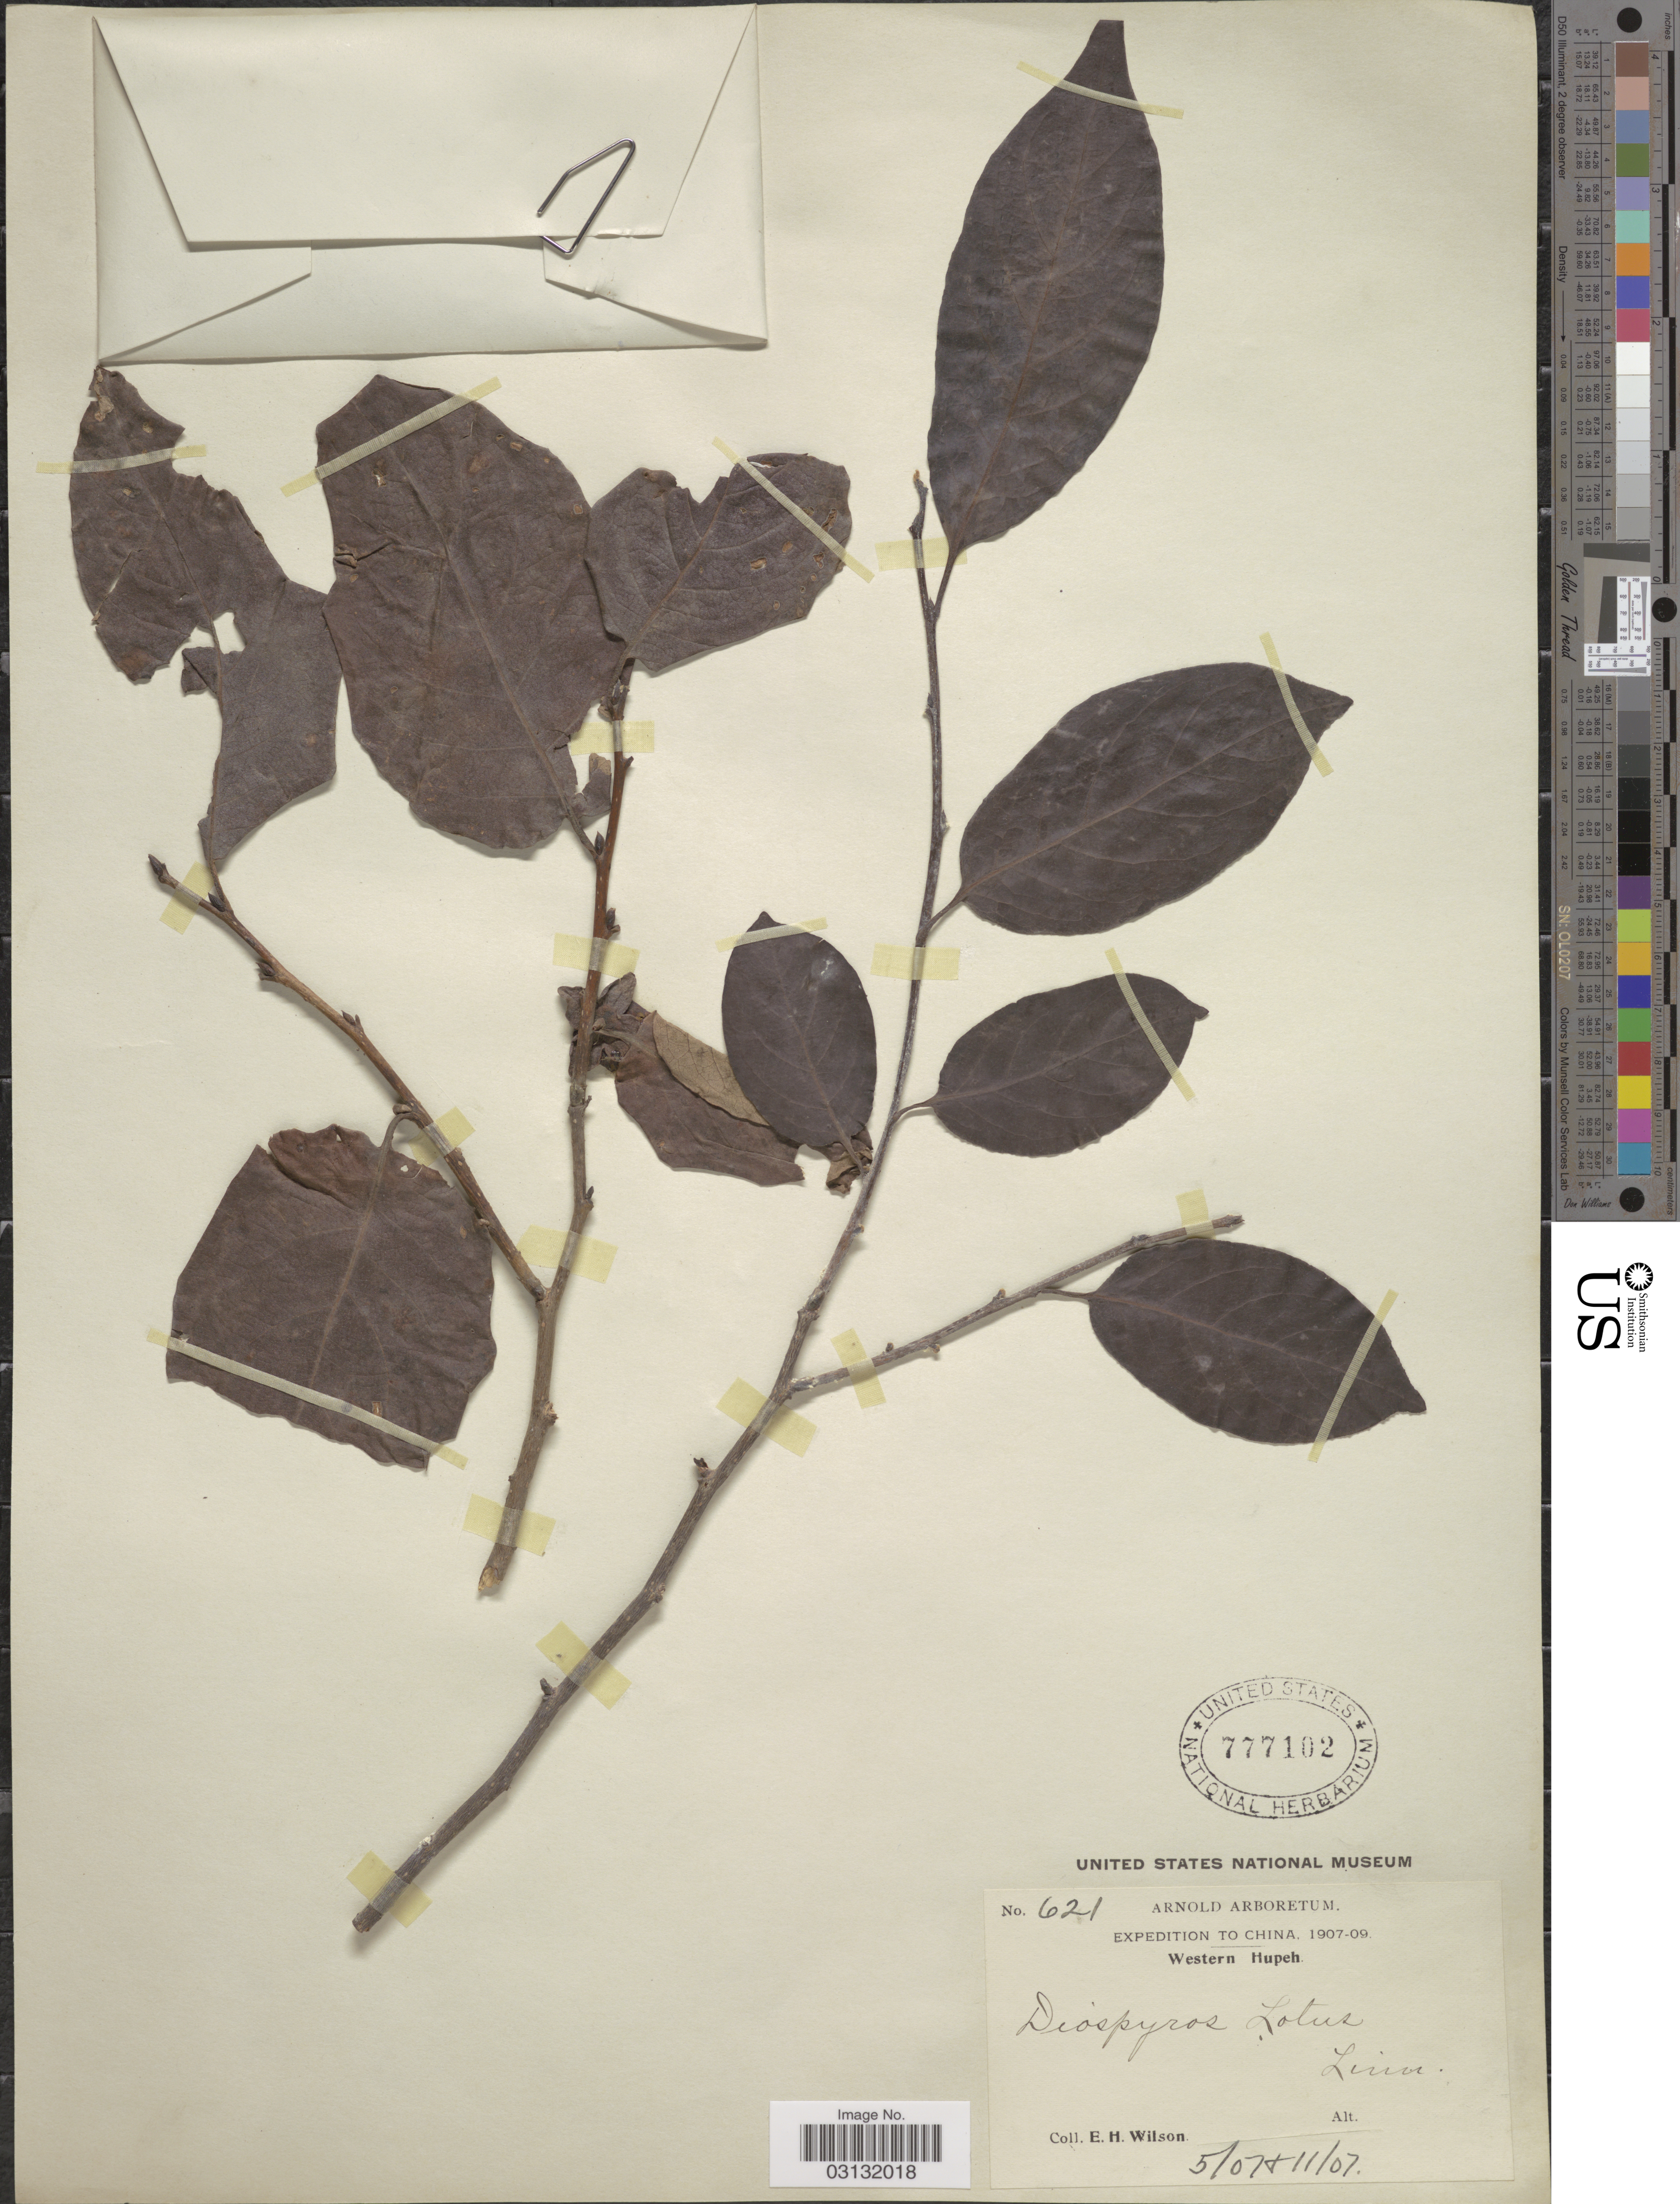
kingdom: Plantae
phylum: Tracheophyta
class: Magnoliopsida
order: Ericales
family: Ebenaceae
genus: Diospyros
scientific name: Diospyros lotus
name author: L.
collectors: E. Wilson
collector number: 621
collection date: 1907-05/1907-11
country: China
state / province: Hubei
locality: Western Hupeh.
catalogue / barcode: US 777102